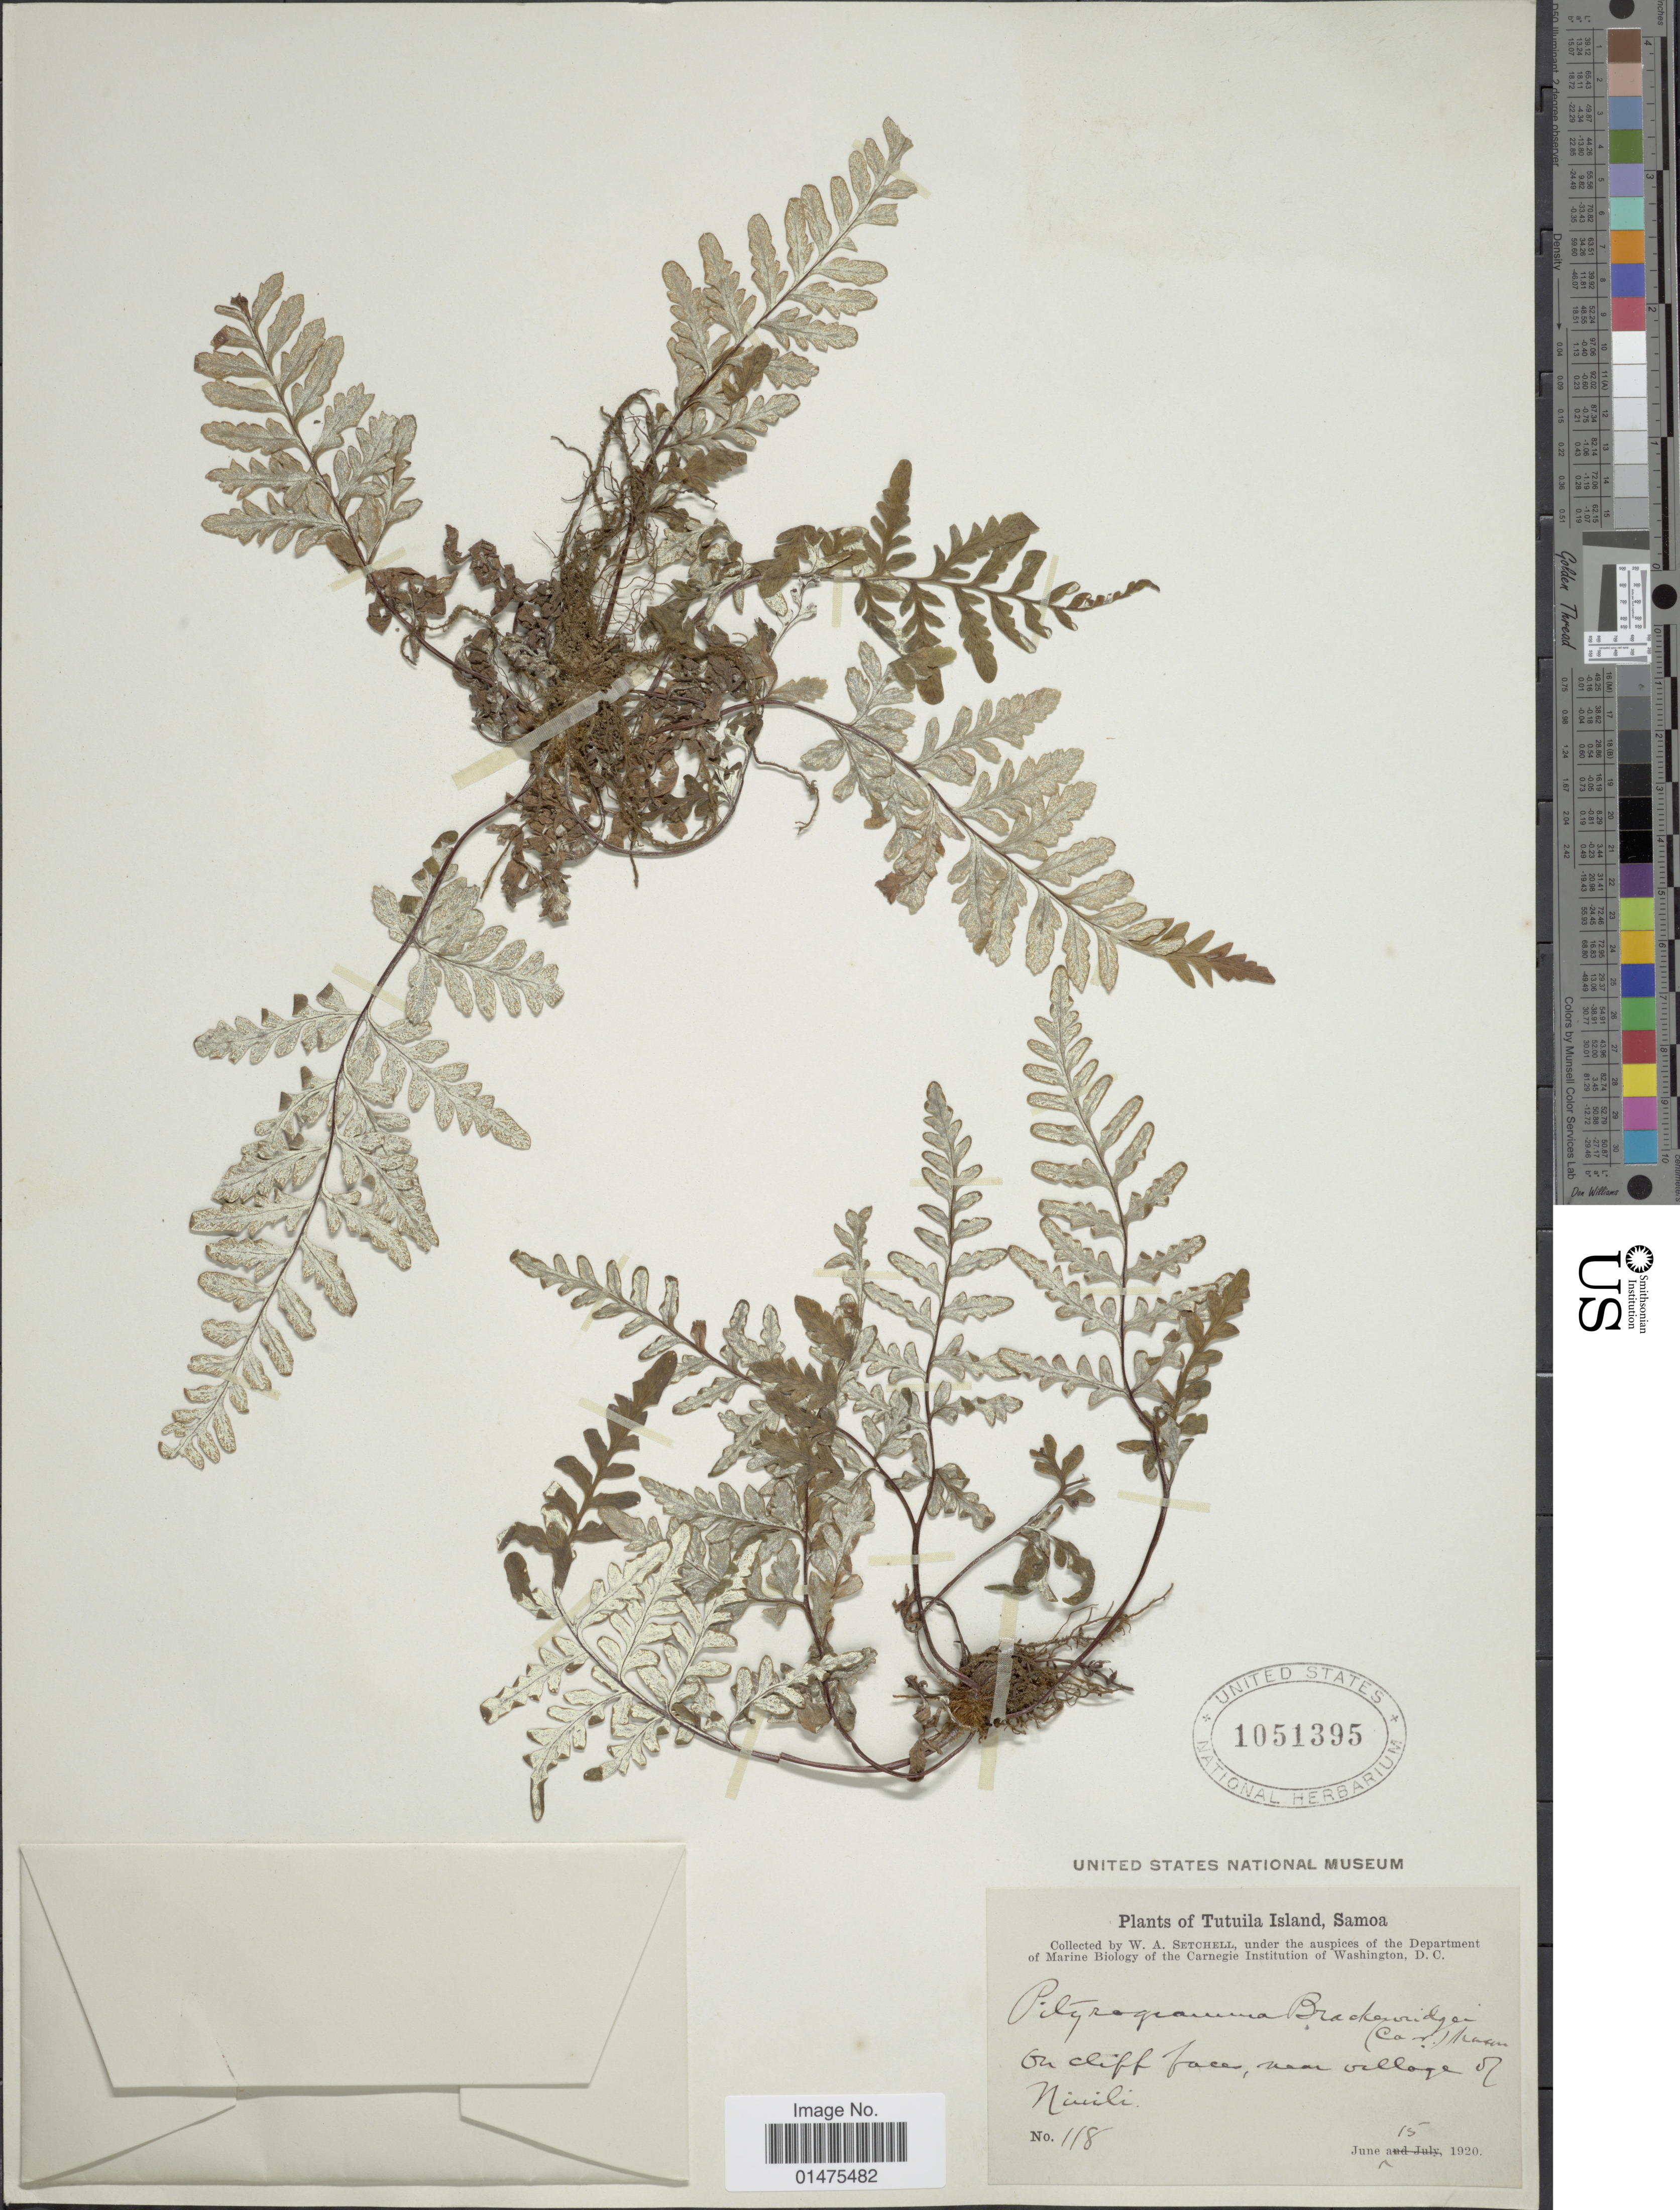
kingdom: Plantae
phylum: Tracheophyta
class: Polypodiopsida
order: Polypodiales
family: Pteridaceae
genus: Pityrogramma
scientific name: Pityrogramma chrysophylla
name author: (Sw.) Link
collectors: W. Setchell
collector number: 118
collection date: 1920-06-15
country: American Samoa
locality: Tutuila Island, Samoa, on cliff faces, near villages of Navili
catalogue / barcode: US 1051395